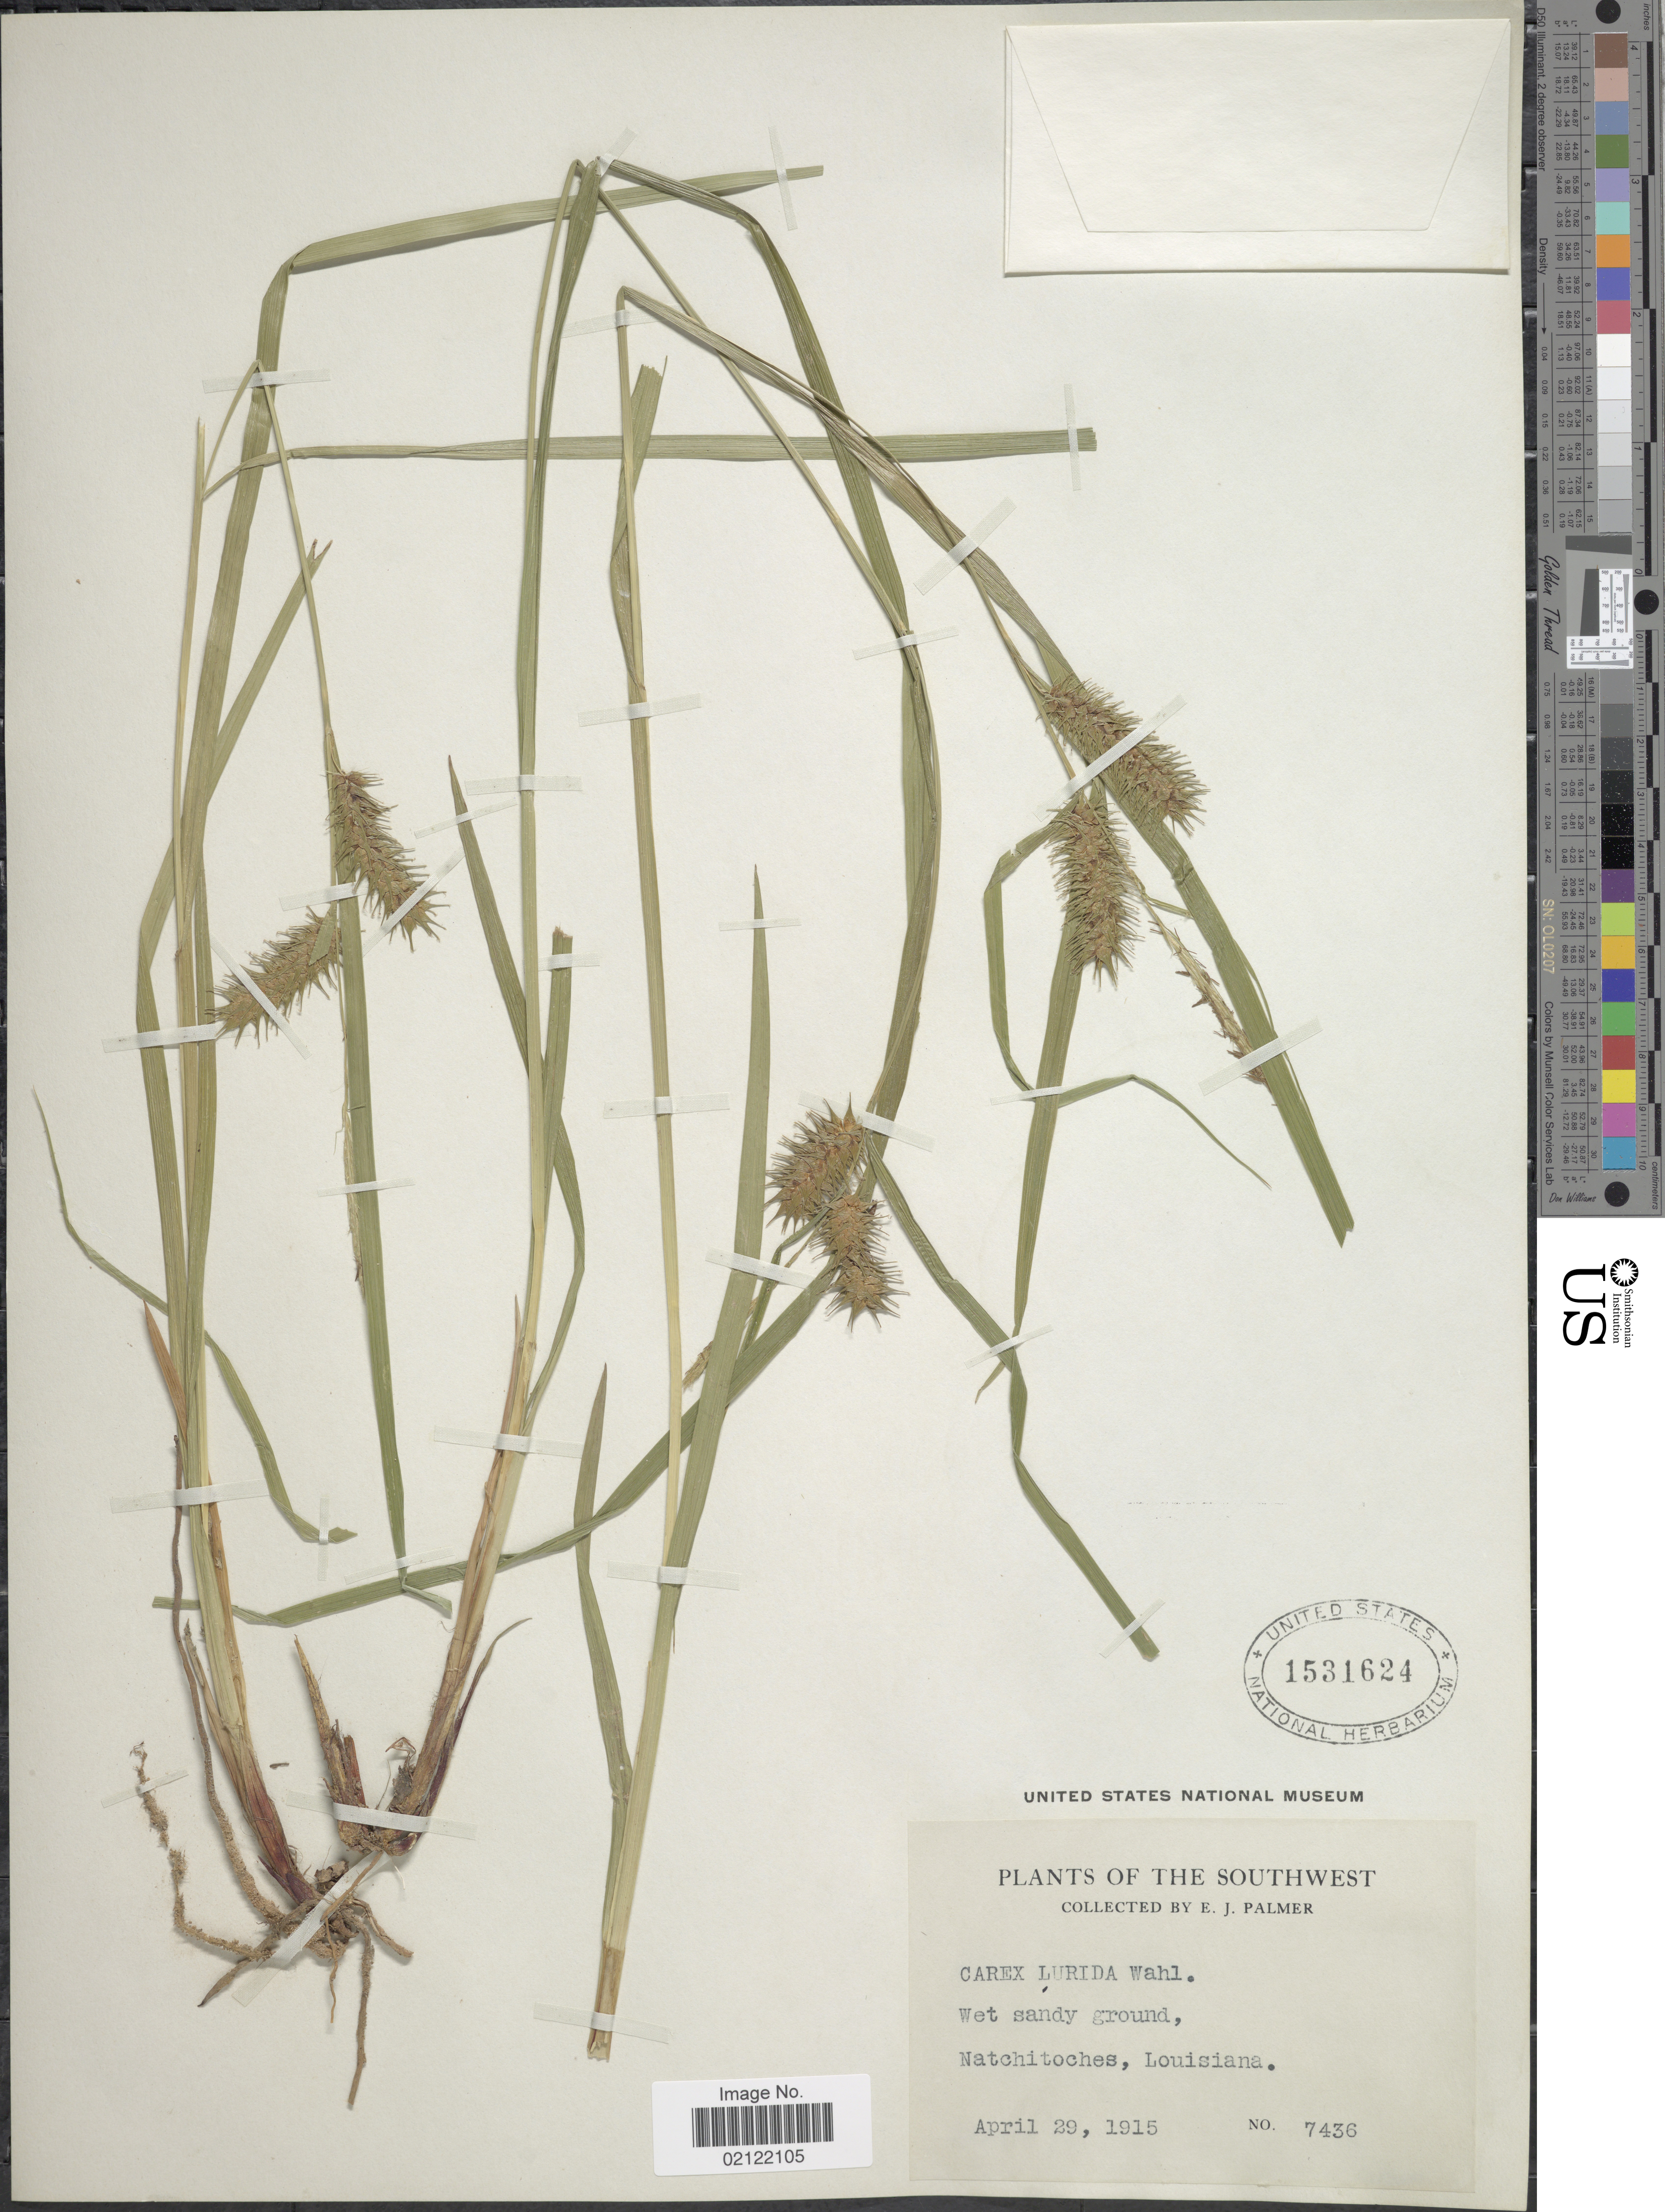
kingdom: Plantae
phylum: Tracheophyta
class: Liliopsida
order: Poales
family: Cyperaceae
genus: Carex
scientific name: Carex lurida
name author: Wahlenb.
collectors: E. J. Palmer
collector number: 7436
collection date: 1915-04-29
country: United States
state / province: Louisiana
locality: Southwest. Wet sandy ground, Natchitoches, Louisiana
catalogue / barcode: US 1531624